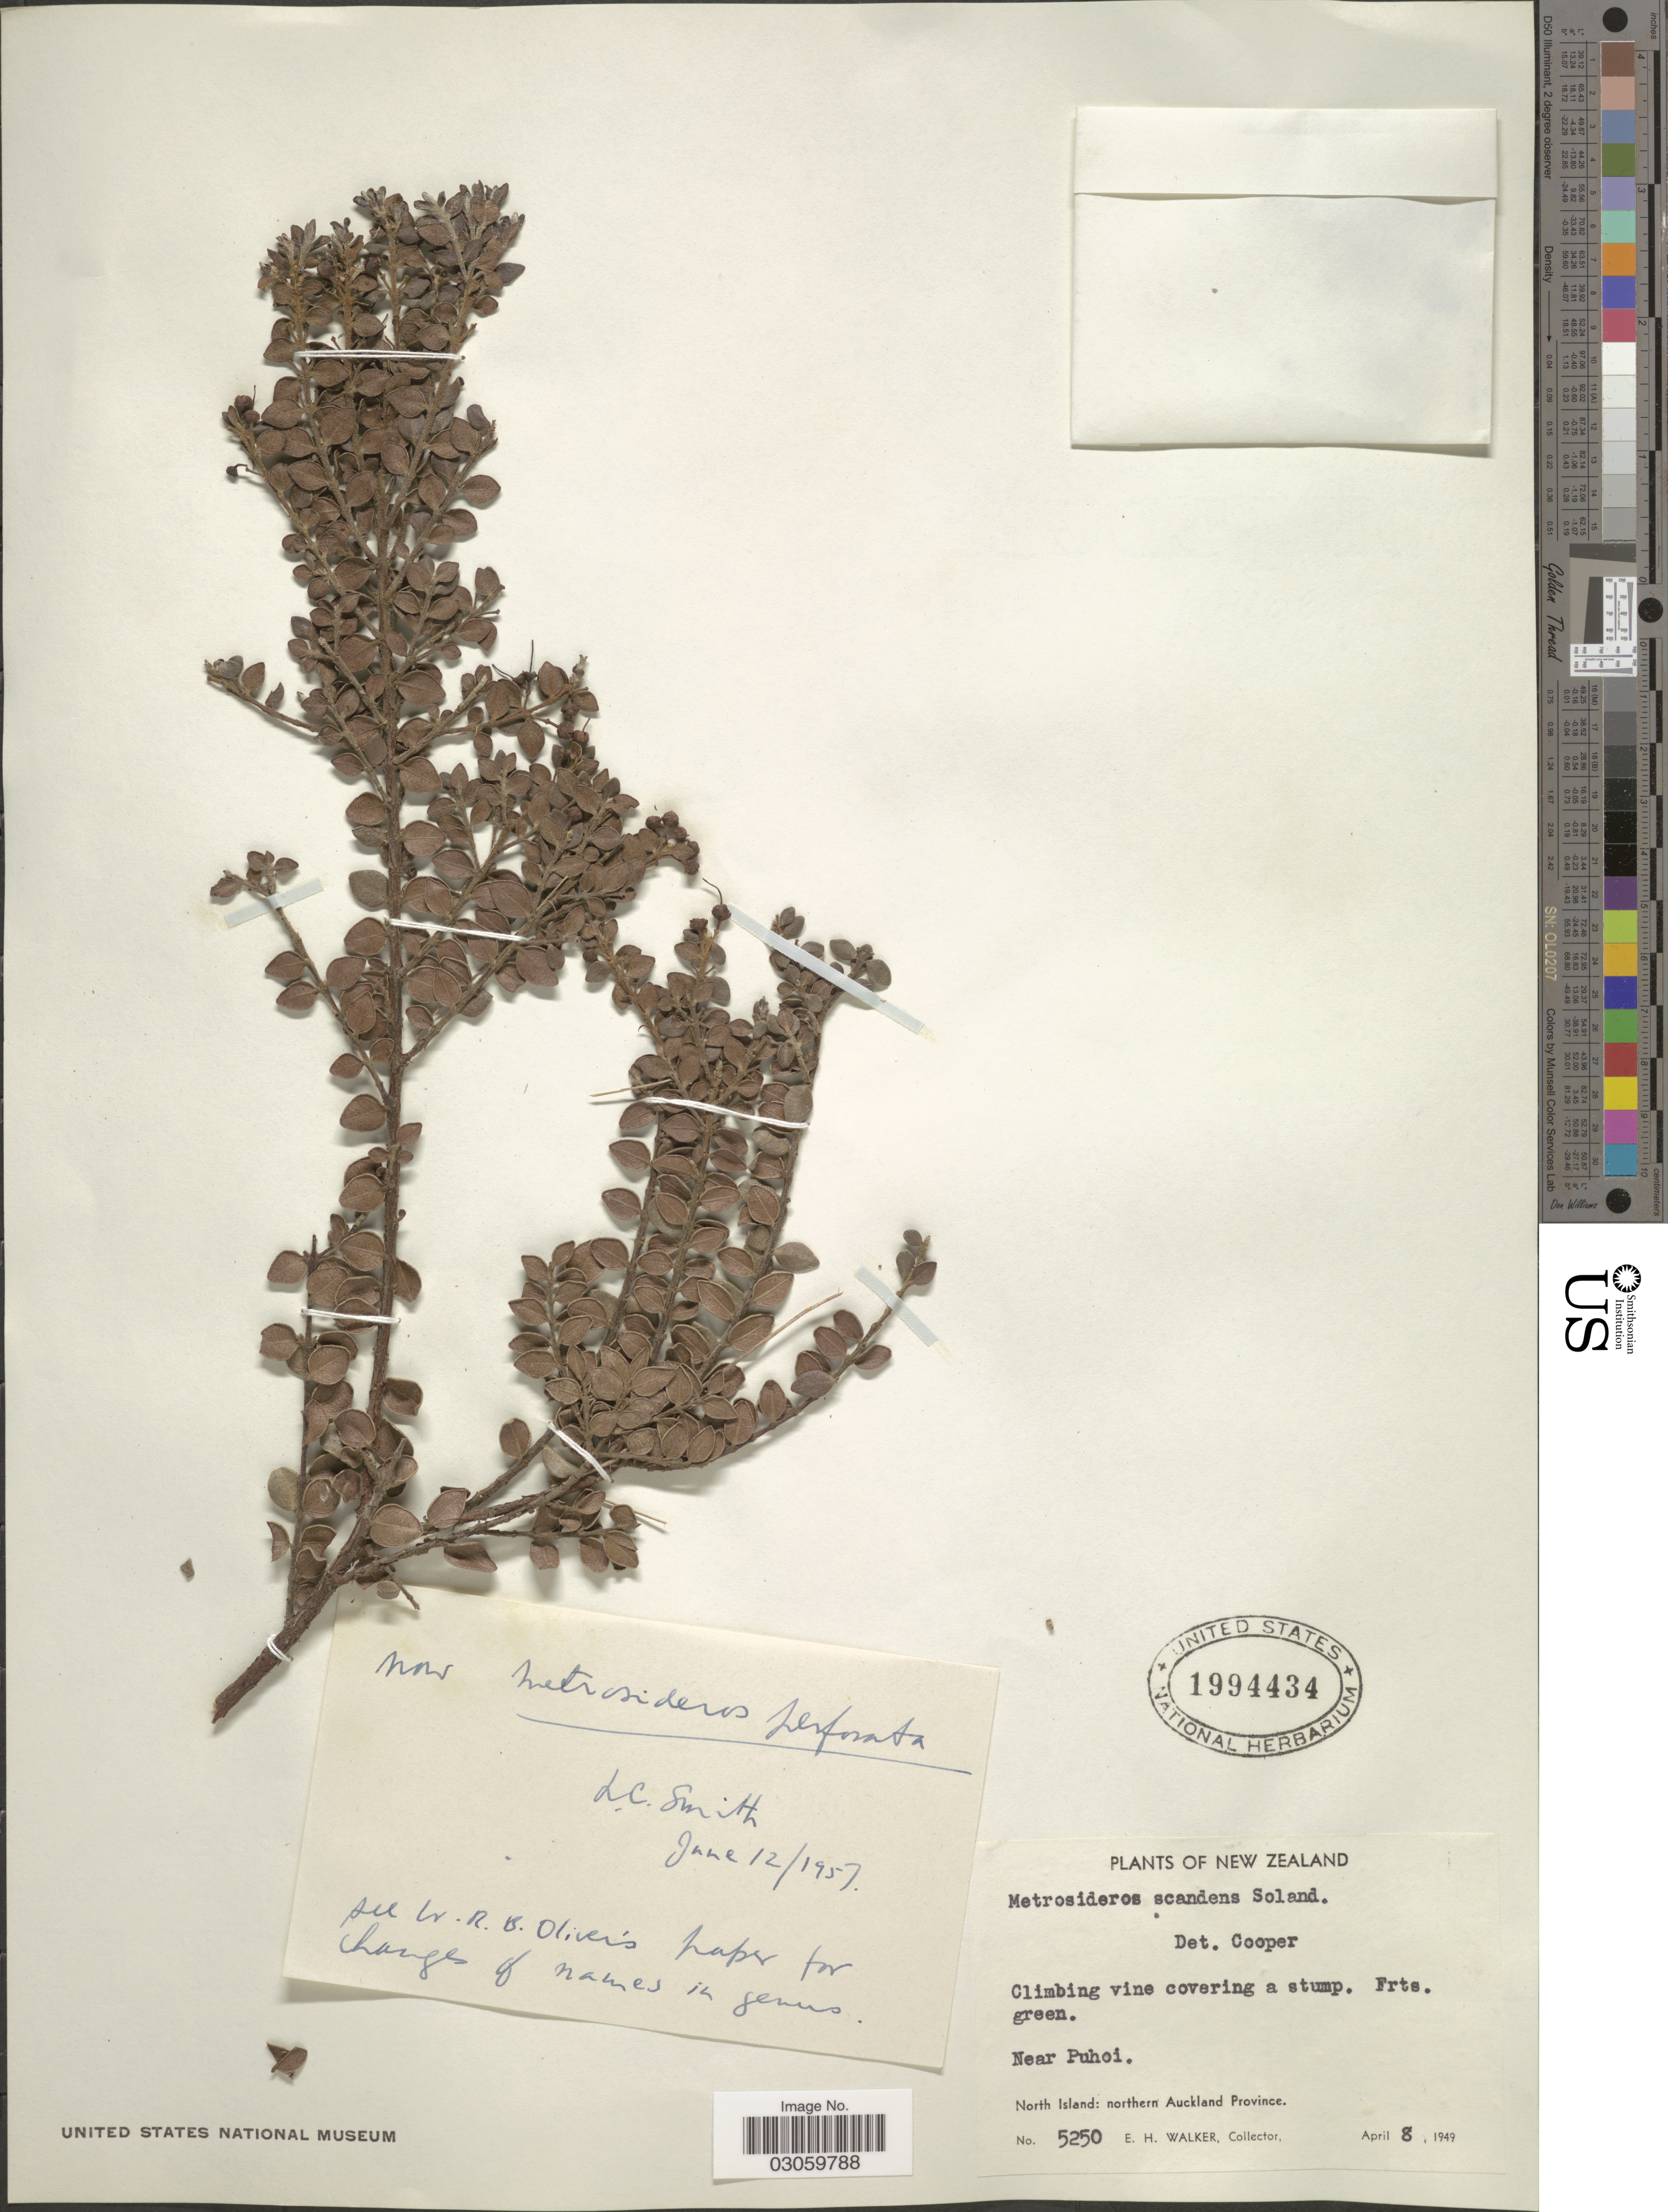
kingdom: Plantae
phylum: Tracheophyta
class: Magnoliopsida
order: Myrtales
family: Myrtaceae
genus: Metrosideros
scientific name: Metrosideros perforata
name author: (J.R. Forst. & G. Forst.) Druce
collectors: E. H. Walker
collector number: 5250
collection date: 1949-04-08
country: New Zealand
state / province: Auckland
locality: Near Puhoi. North Island: nortern Auckland Province.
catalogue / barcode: US 1994434